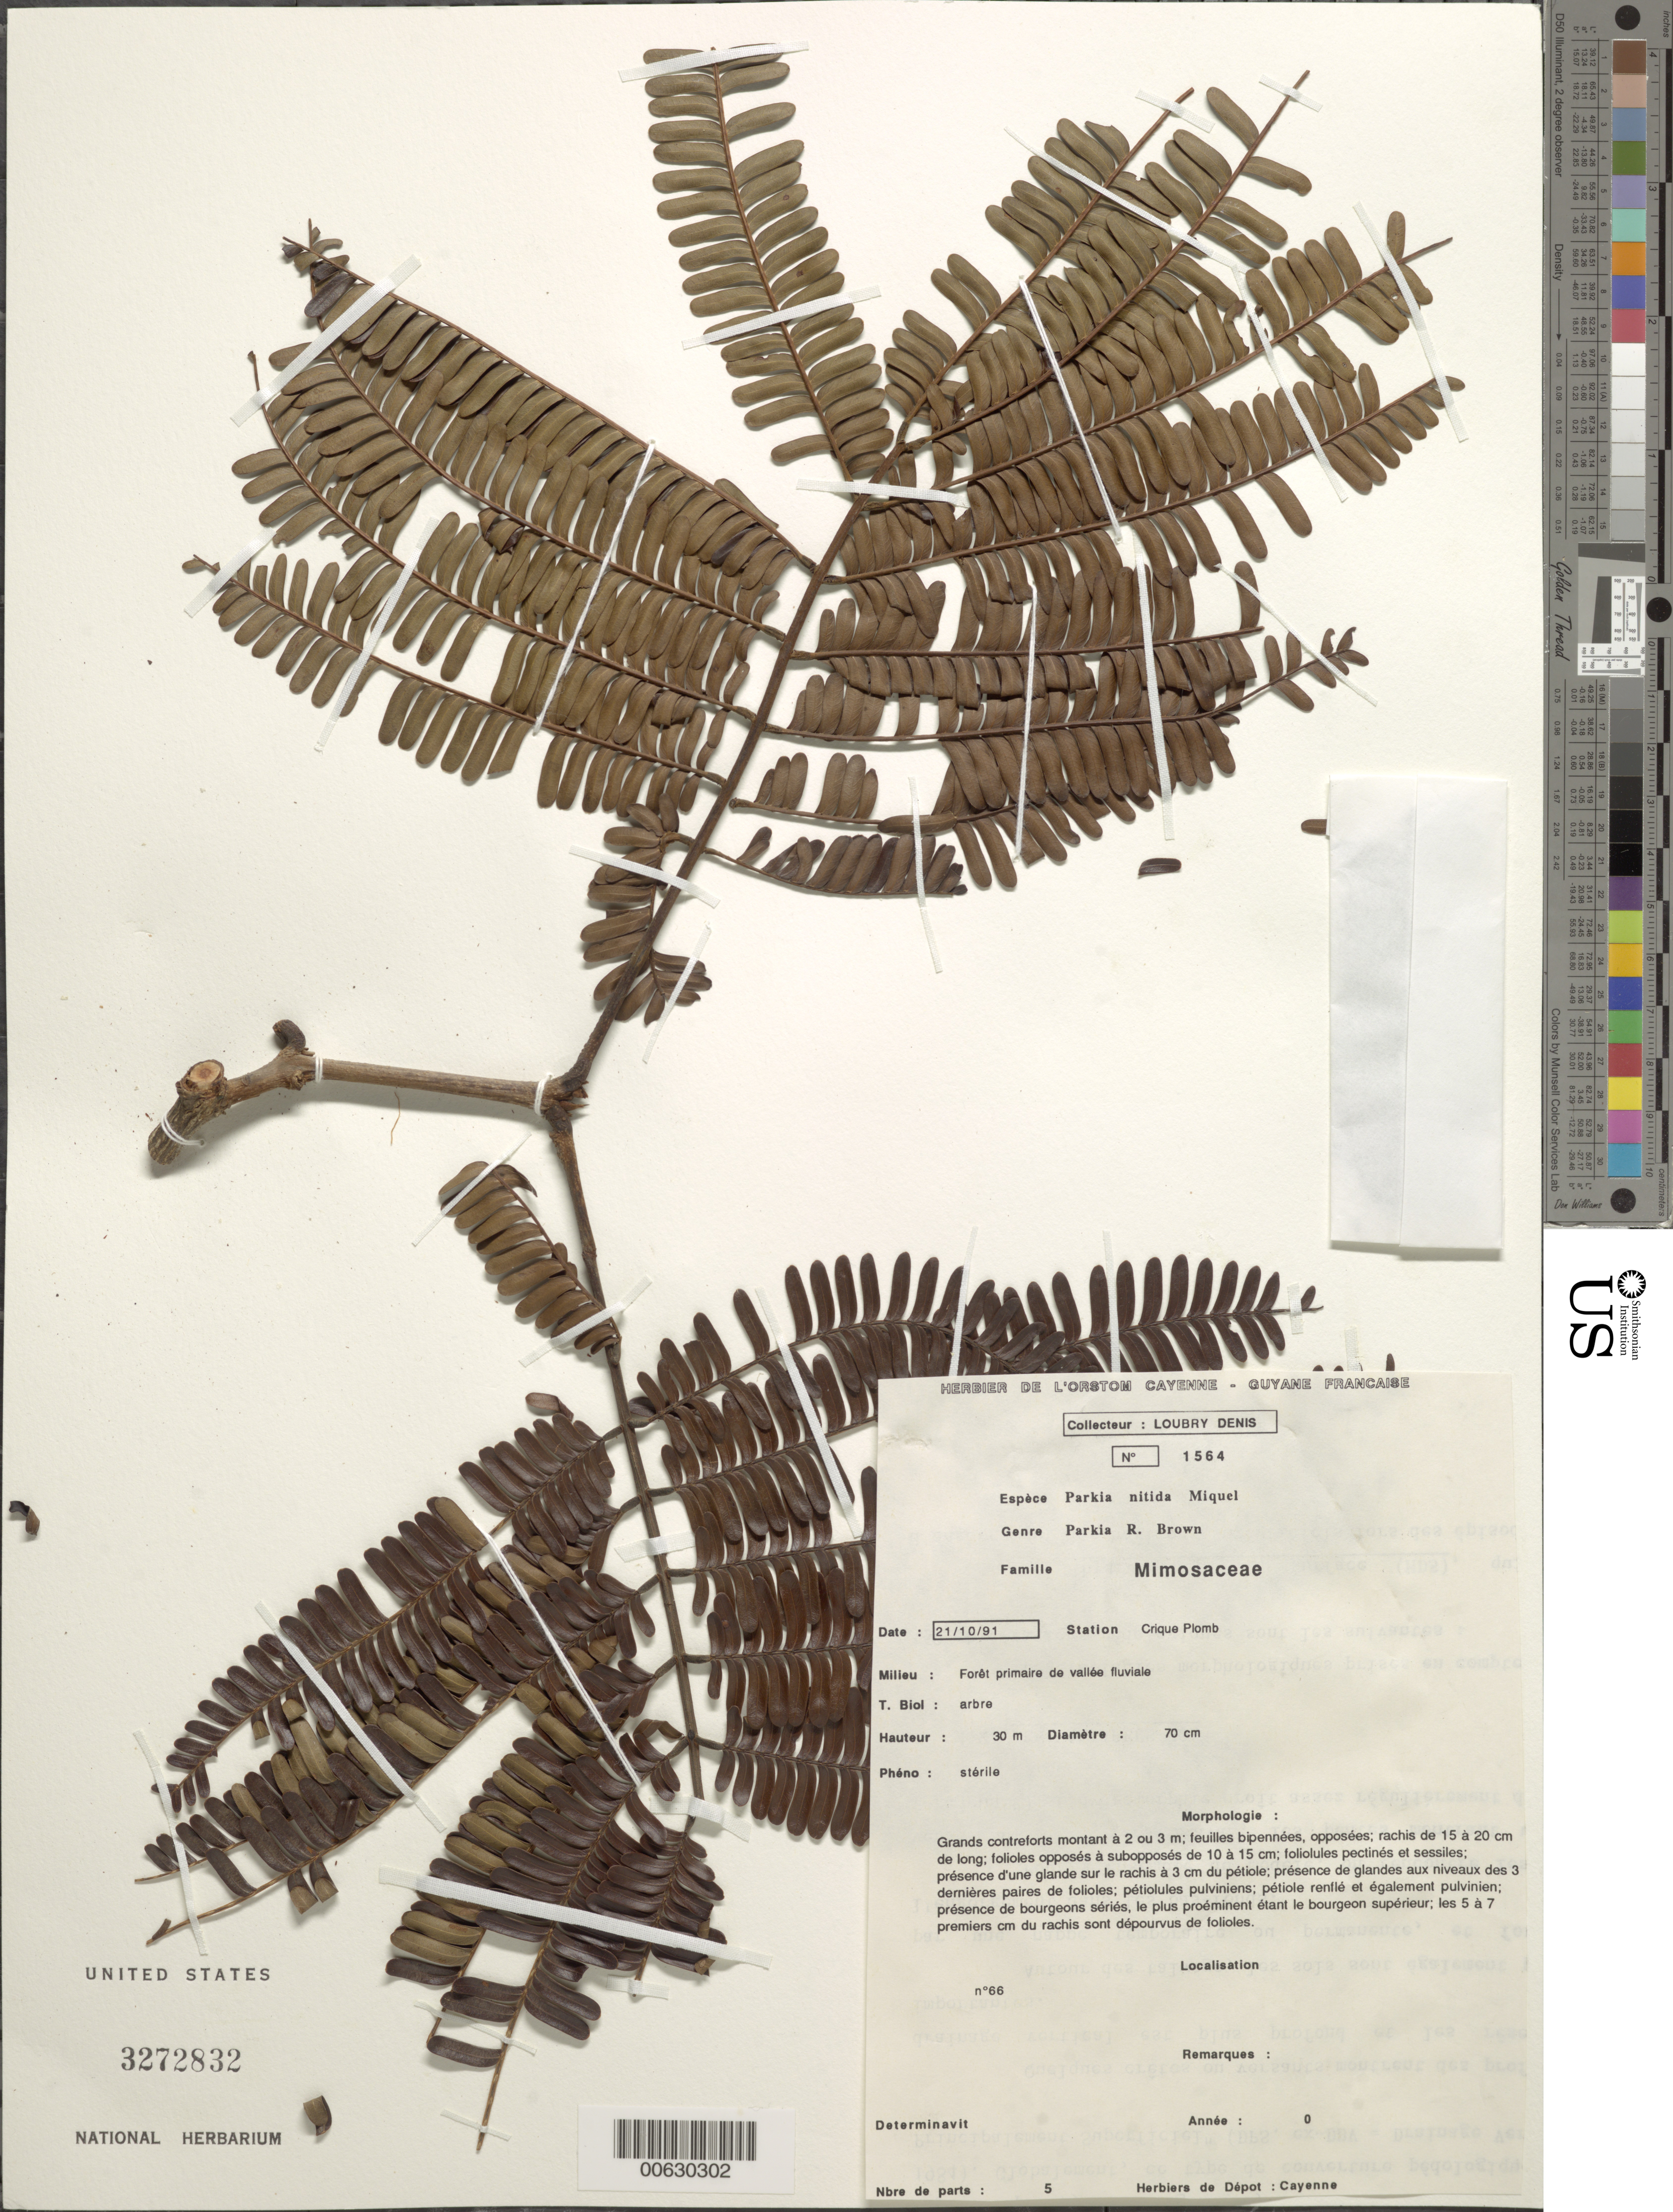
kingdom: Plantae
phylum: Tracheophyta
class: Magnoliopsida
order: Fabales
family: Fabaceae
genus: Parkia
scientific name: Parkia nitida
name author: Miq.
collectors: D. Loubry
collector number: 1564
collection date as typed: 21-Nov-91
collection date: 1991-11-21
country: French Guiana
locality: Crique Plomb, Bassin du Sinnamary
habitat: Foret primaire de vallee fluviale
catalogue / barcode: US 3272832